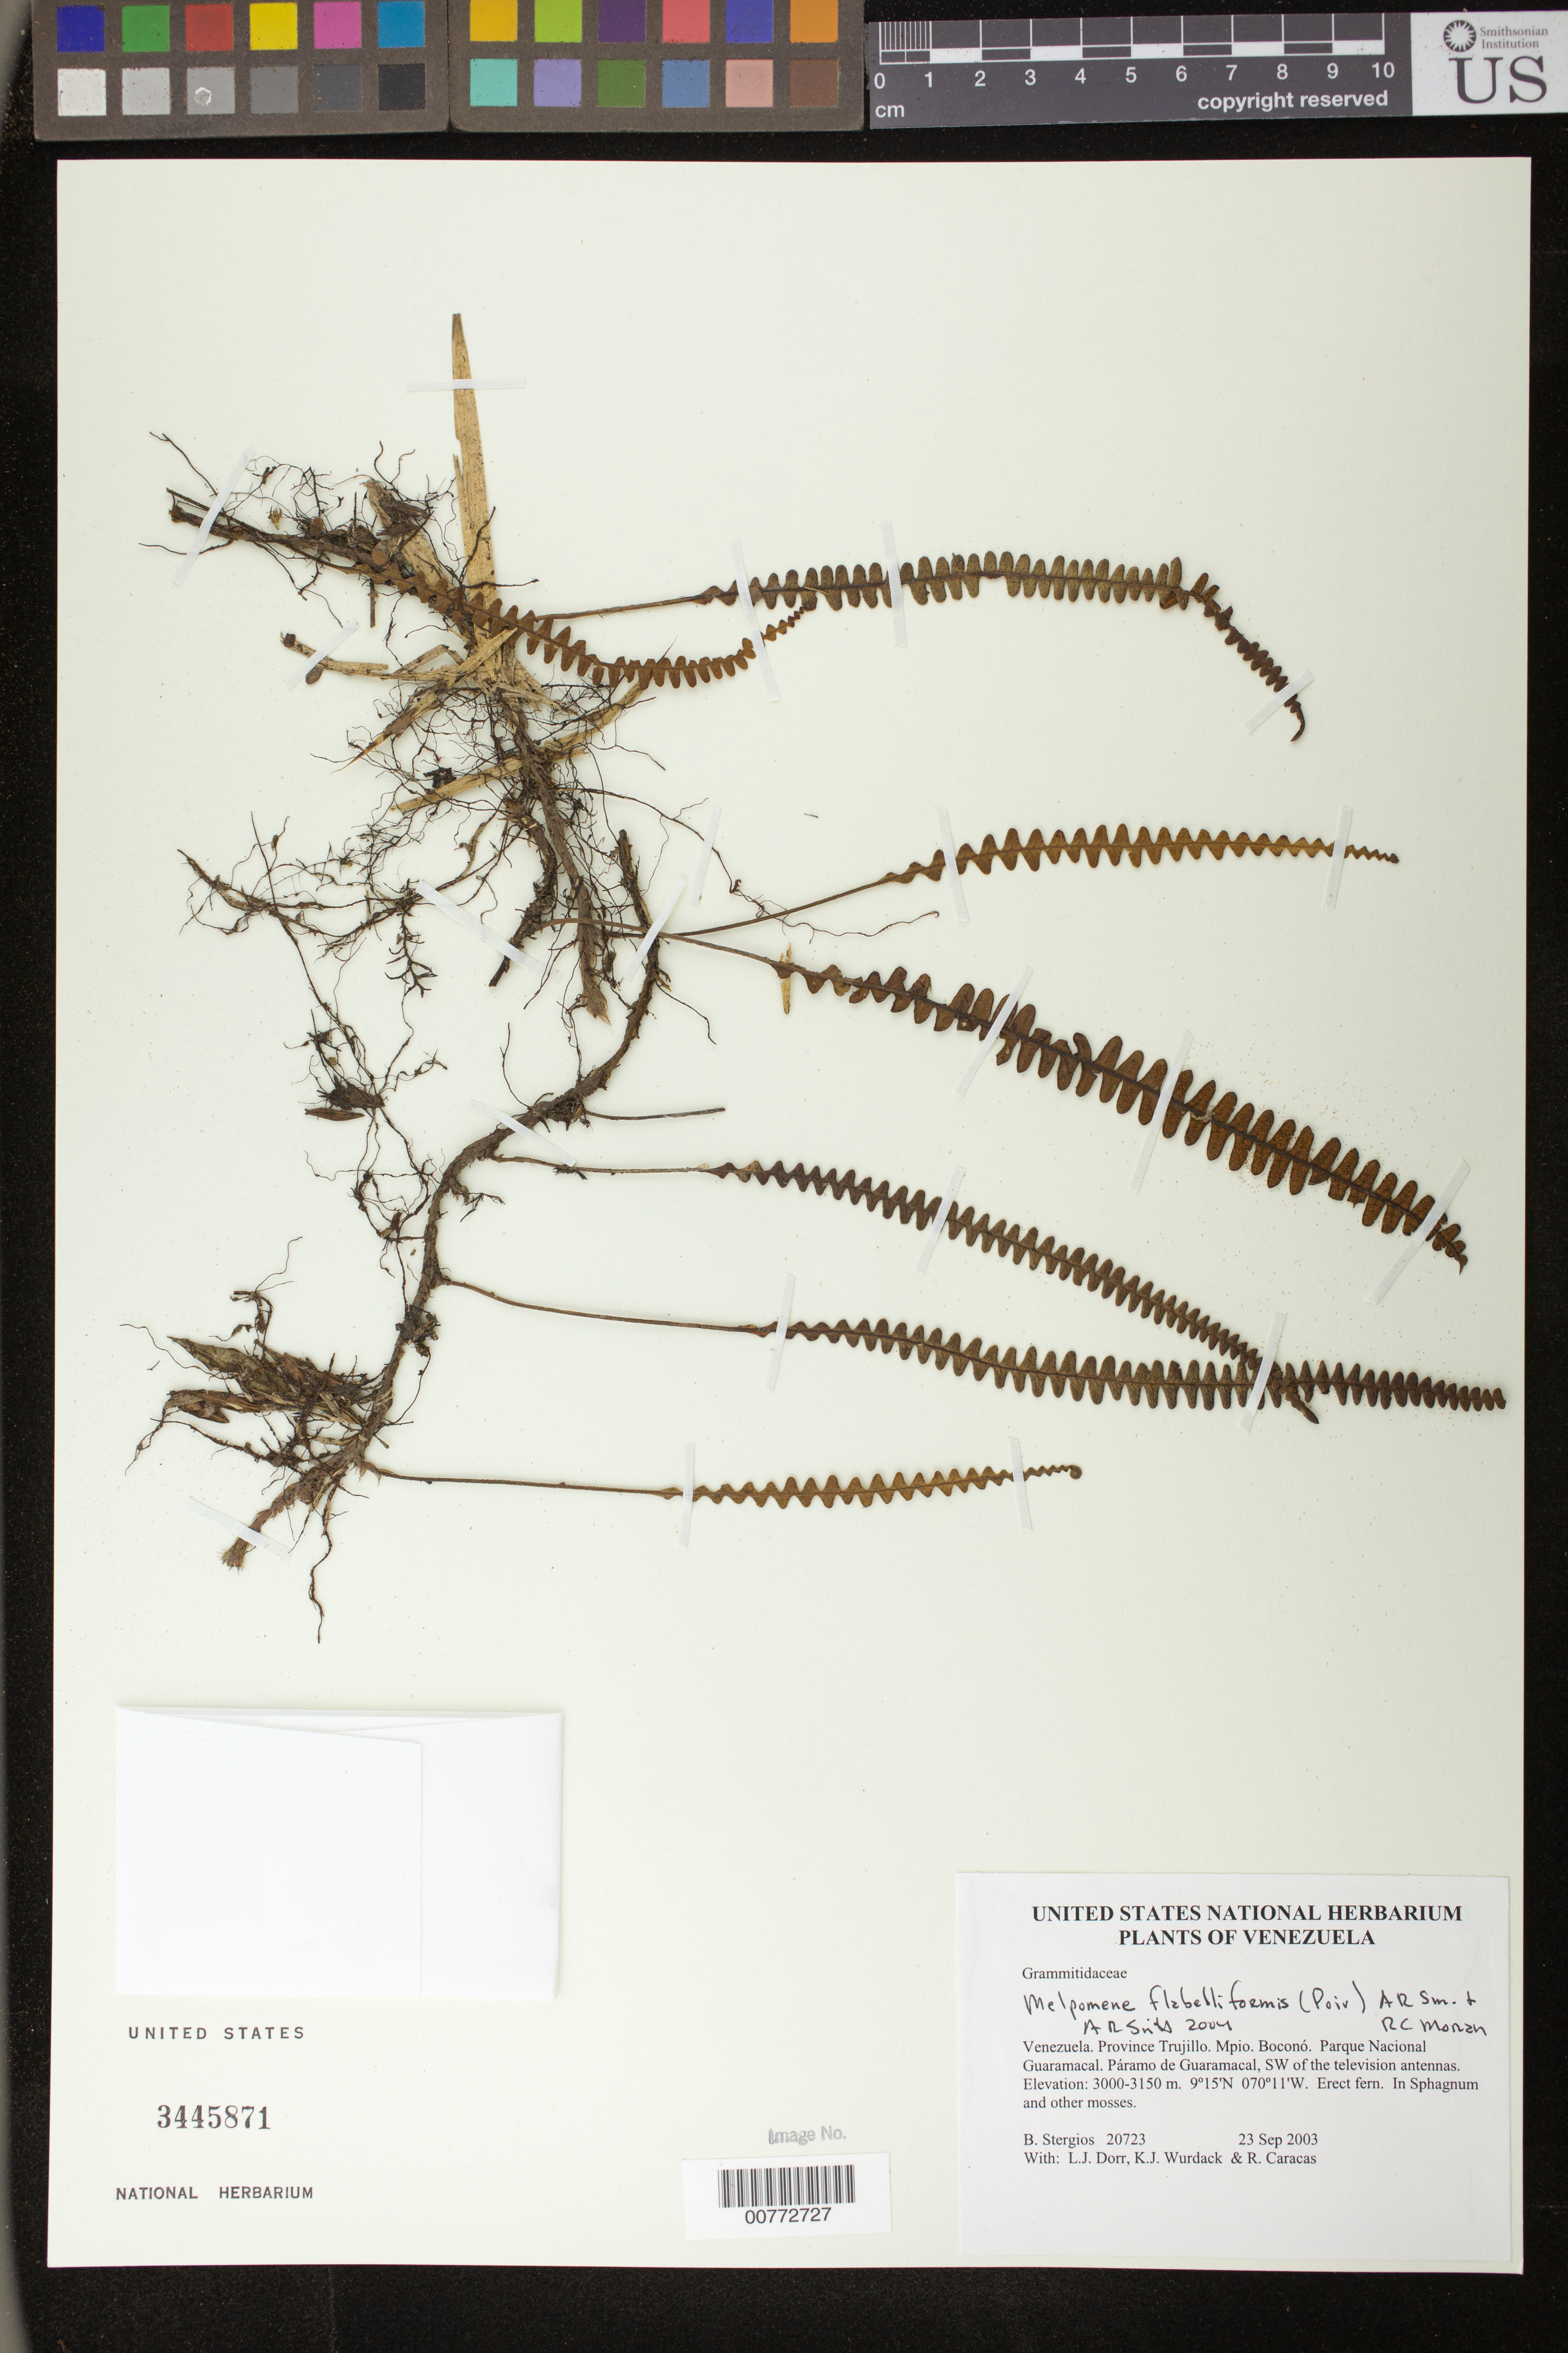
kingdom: Plantae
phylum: Tracheophyta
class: Polypodiopsida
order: Polypodiales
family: Polypodiaceae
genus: Melpomene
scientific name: Melpomene flabelliformis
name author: (Poir.) A.R. Sm. & R.C. Moran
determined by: Smith, Alan R., (UC)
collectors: B. G. Stergios, L. J. Dorr, K. Wurdack & R. Caracas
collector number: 20723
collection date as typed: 23 Sep 2003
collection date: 2003-09-23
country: Venezuela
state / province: Trujillo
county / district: Boconó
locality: Parque Nacional Guaramacal. Páramo de Guaramacal, SW of the television antennas.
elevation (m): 3000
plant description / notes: NY, PORT, UC, US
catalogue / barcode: US 3445871